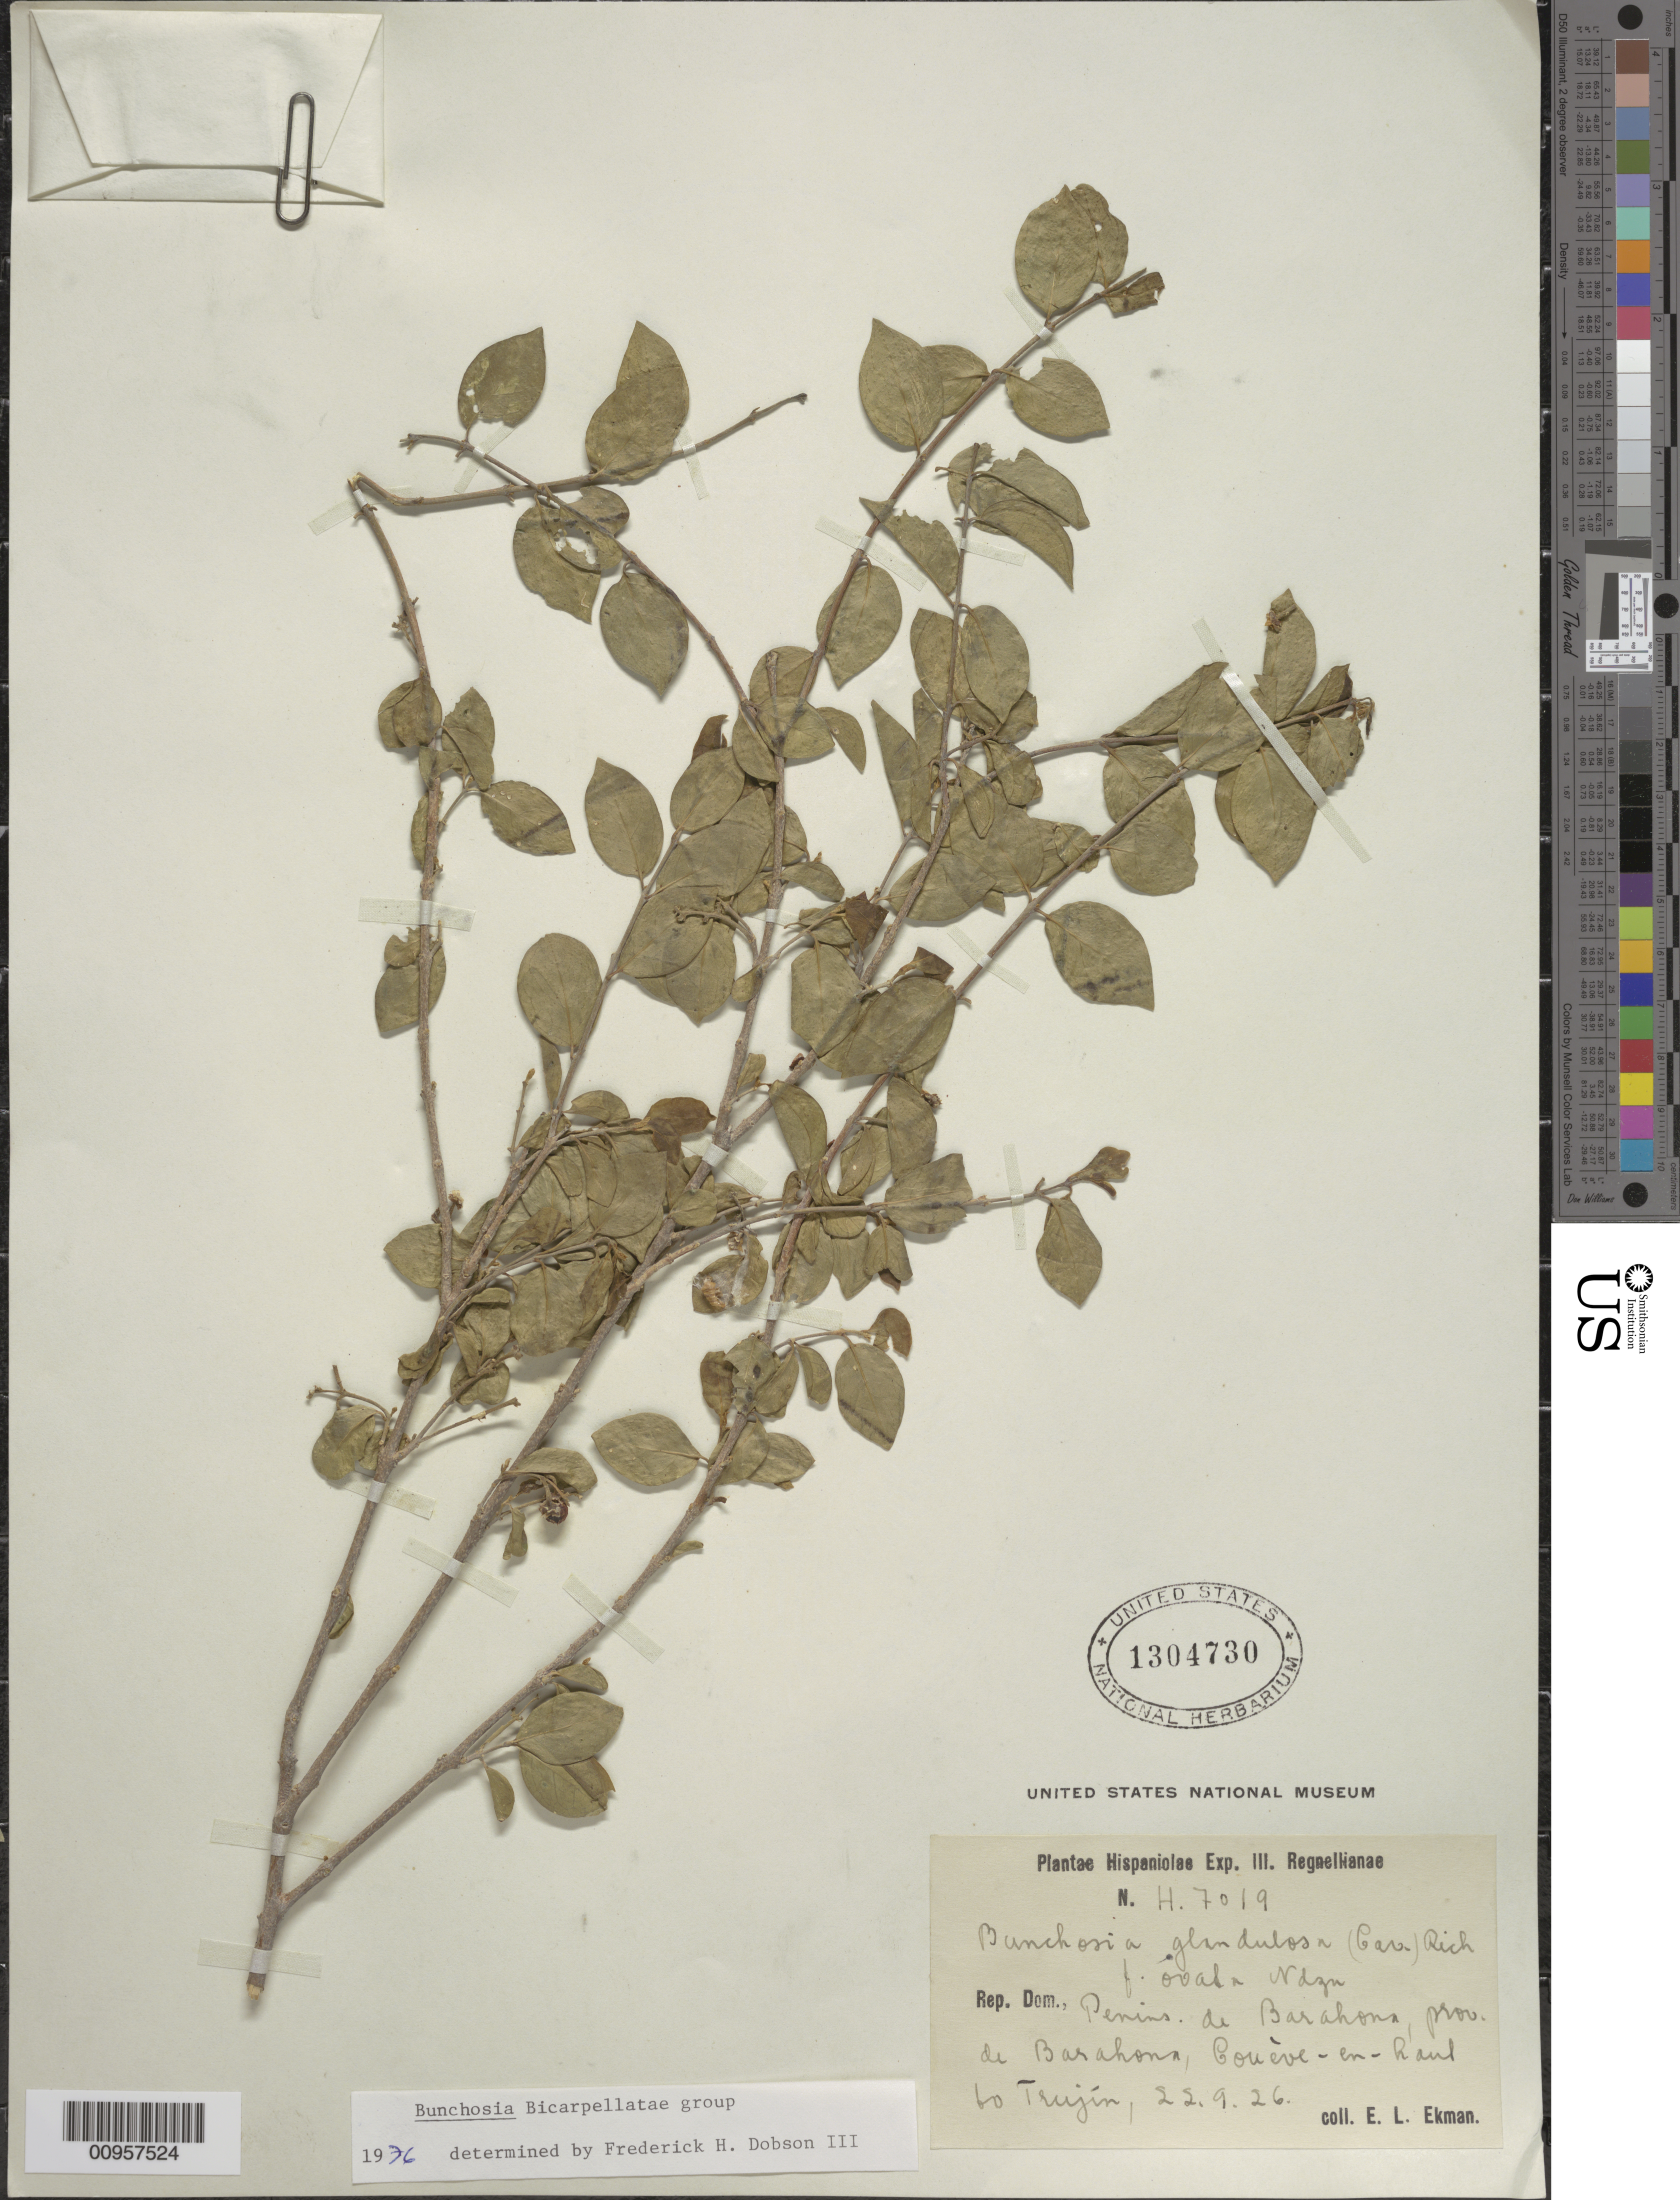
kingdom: Plantae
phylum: Tracheophyta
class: Magnoliopsida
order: Malpighiales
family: Malpighiaceae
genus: Bunchosia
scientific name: Bunchosia glandulosa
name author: (Cav.) DC.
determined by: Dobson, Frederick H.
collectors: E. L. Ekman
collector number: H 7019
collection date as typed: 22 Sep 1926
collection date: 1926-09-22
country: Dominican Republic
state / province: Barahona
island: Hispaniola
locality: Peninsula de Barahona, Couève-en-haut to Trujín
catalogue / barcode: US 1304730